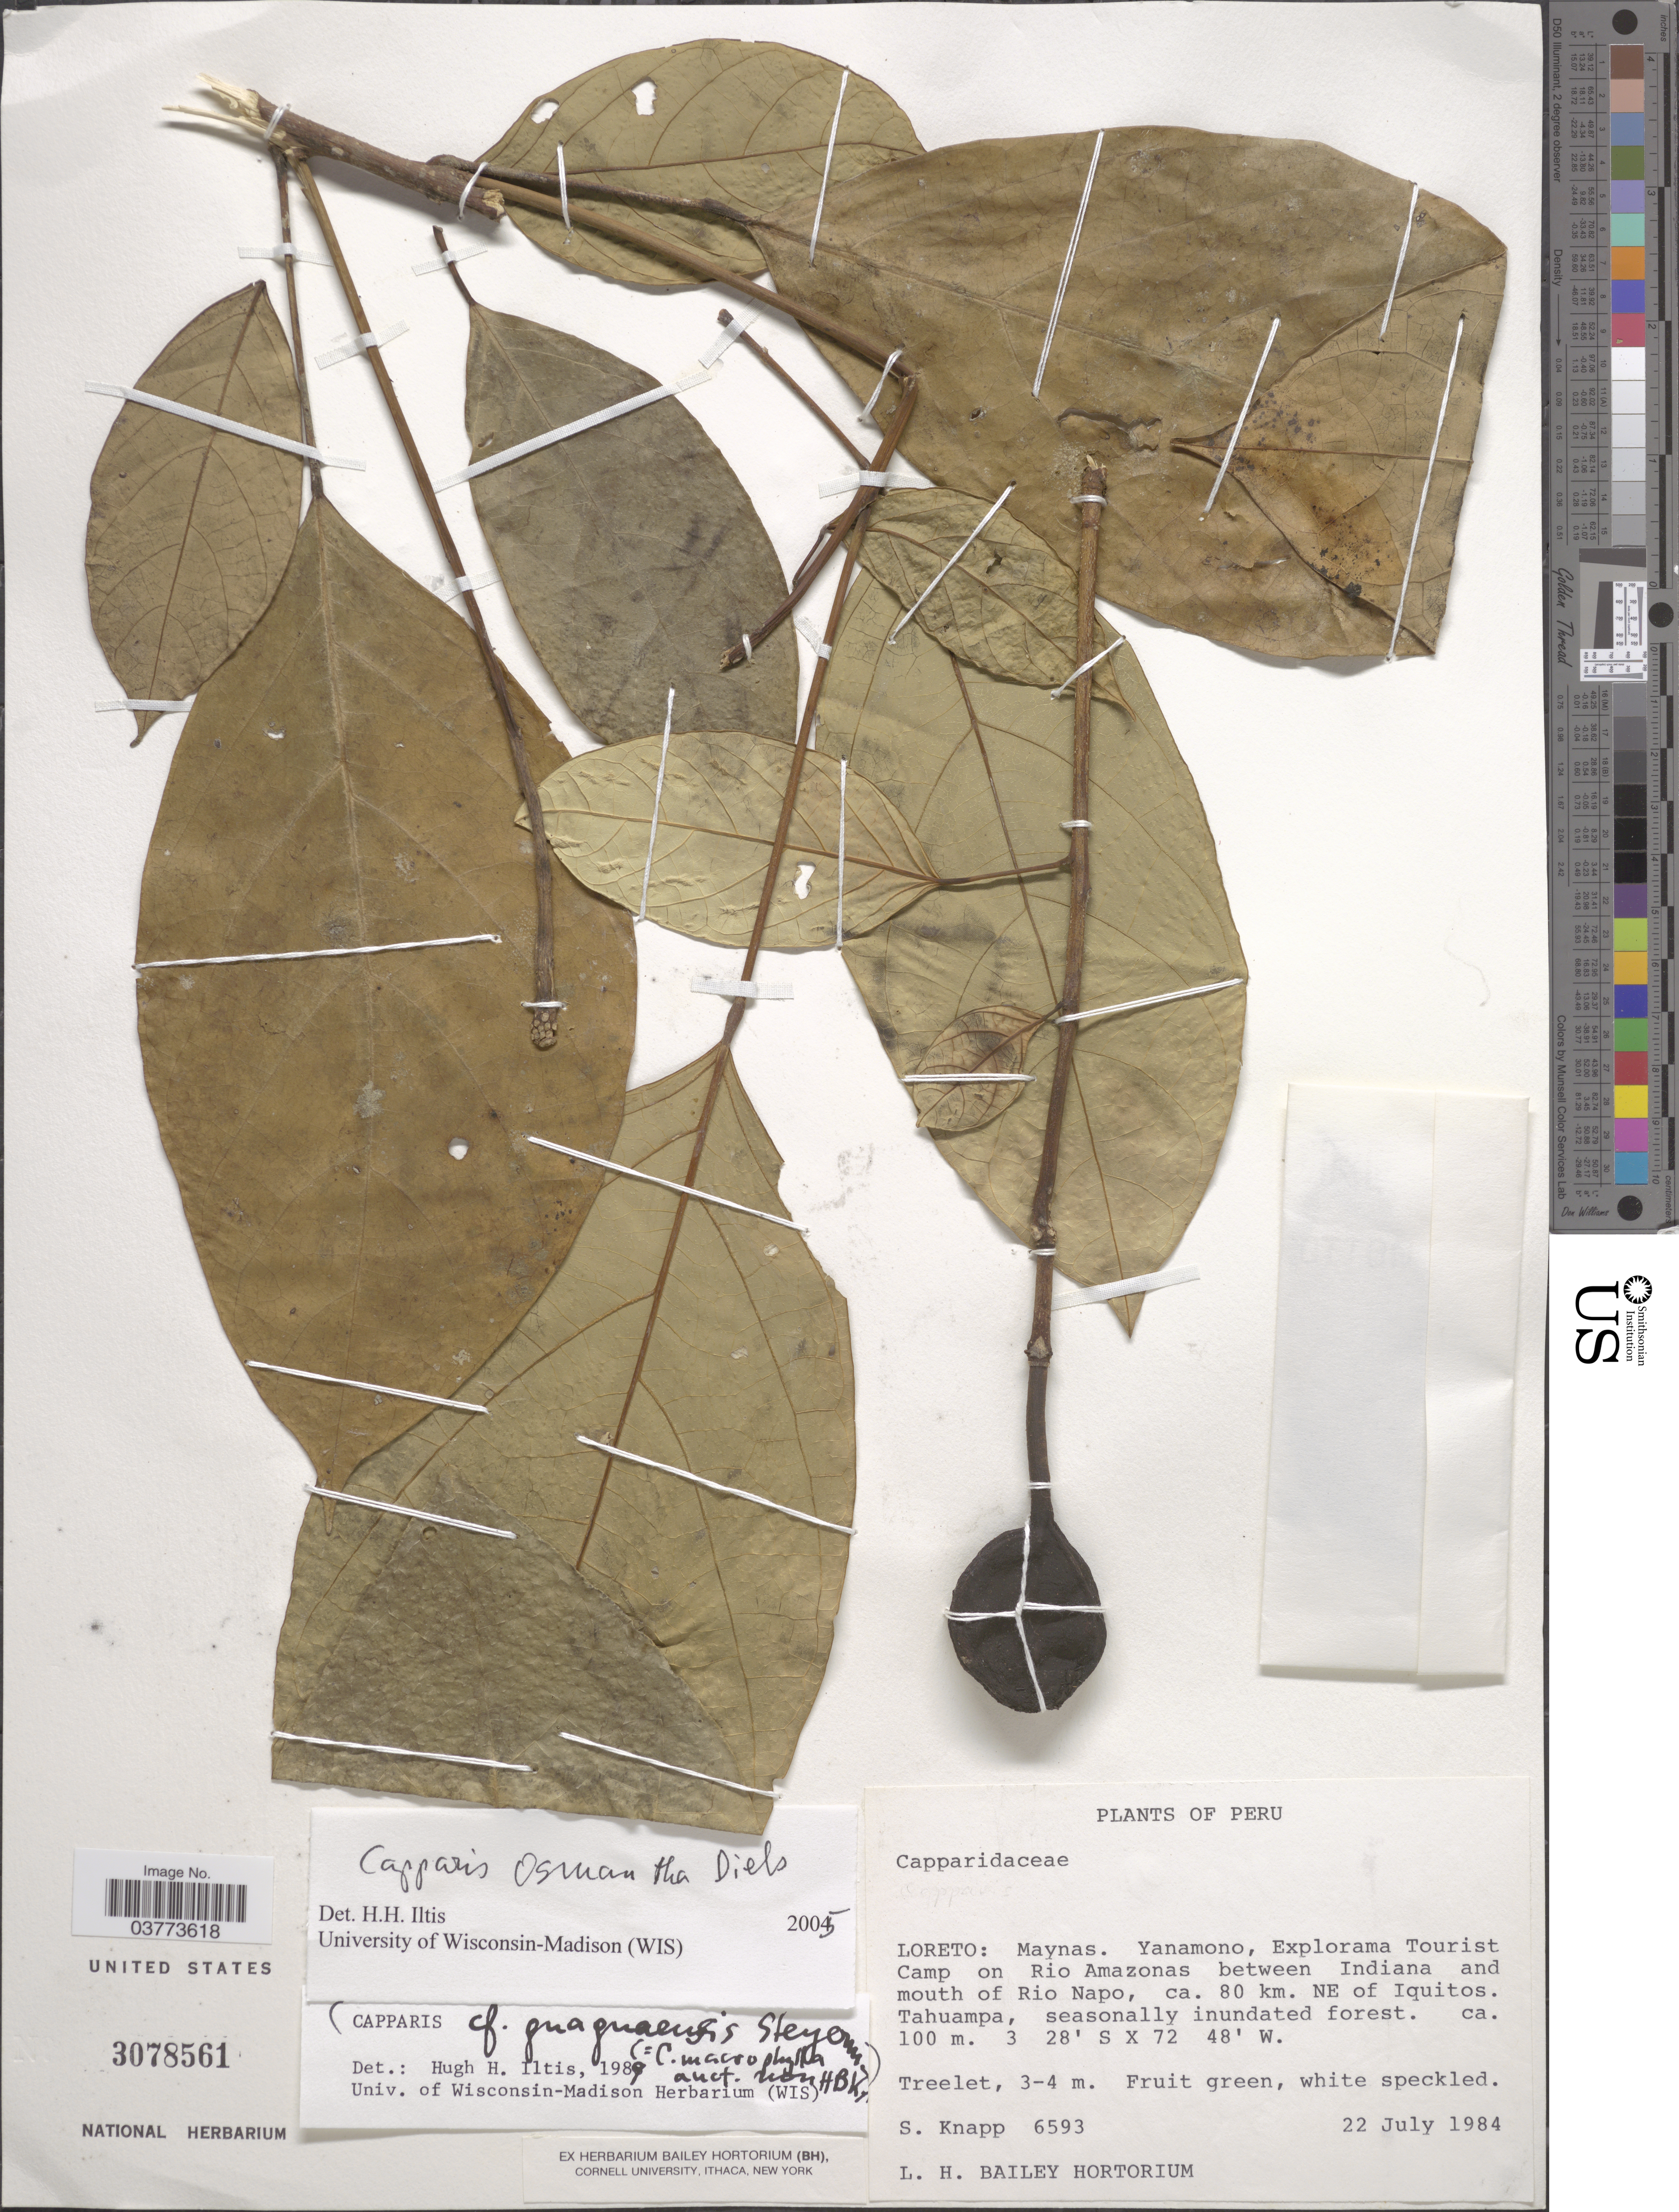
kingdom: Plantae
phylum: Tracheophyta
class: Magnoliopsida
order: Brassicales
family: Capparaceae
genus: Capparidastrum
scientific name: Capparidastrum osmanthum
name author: (Diels) Cornejo & Iltis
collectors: S. Knapp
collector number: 6593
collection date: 1984-07-22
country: Peru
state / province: Loreto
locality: Maynas. Yanamono, Explorama Tourist Camp on Rio Amazonas between Indiana and mouth of Rio Napo, ca. 80 km. NE of Iquitos. Tahuampa.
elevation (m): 100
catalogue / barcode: US 3078561